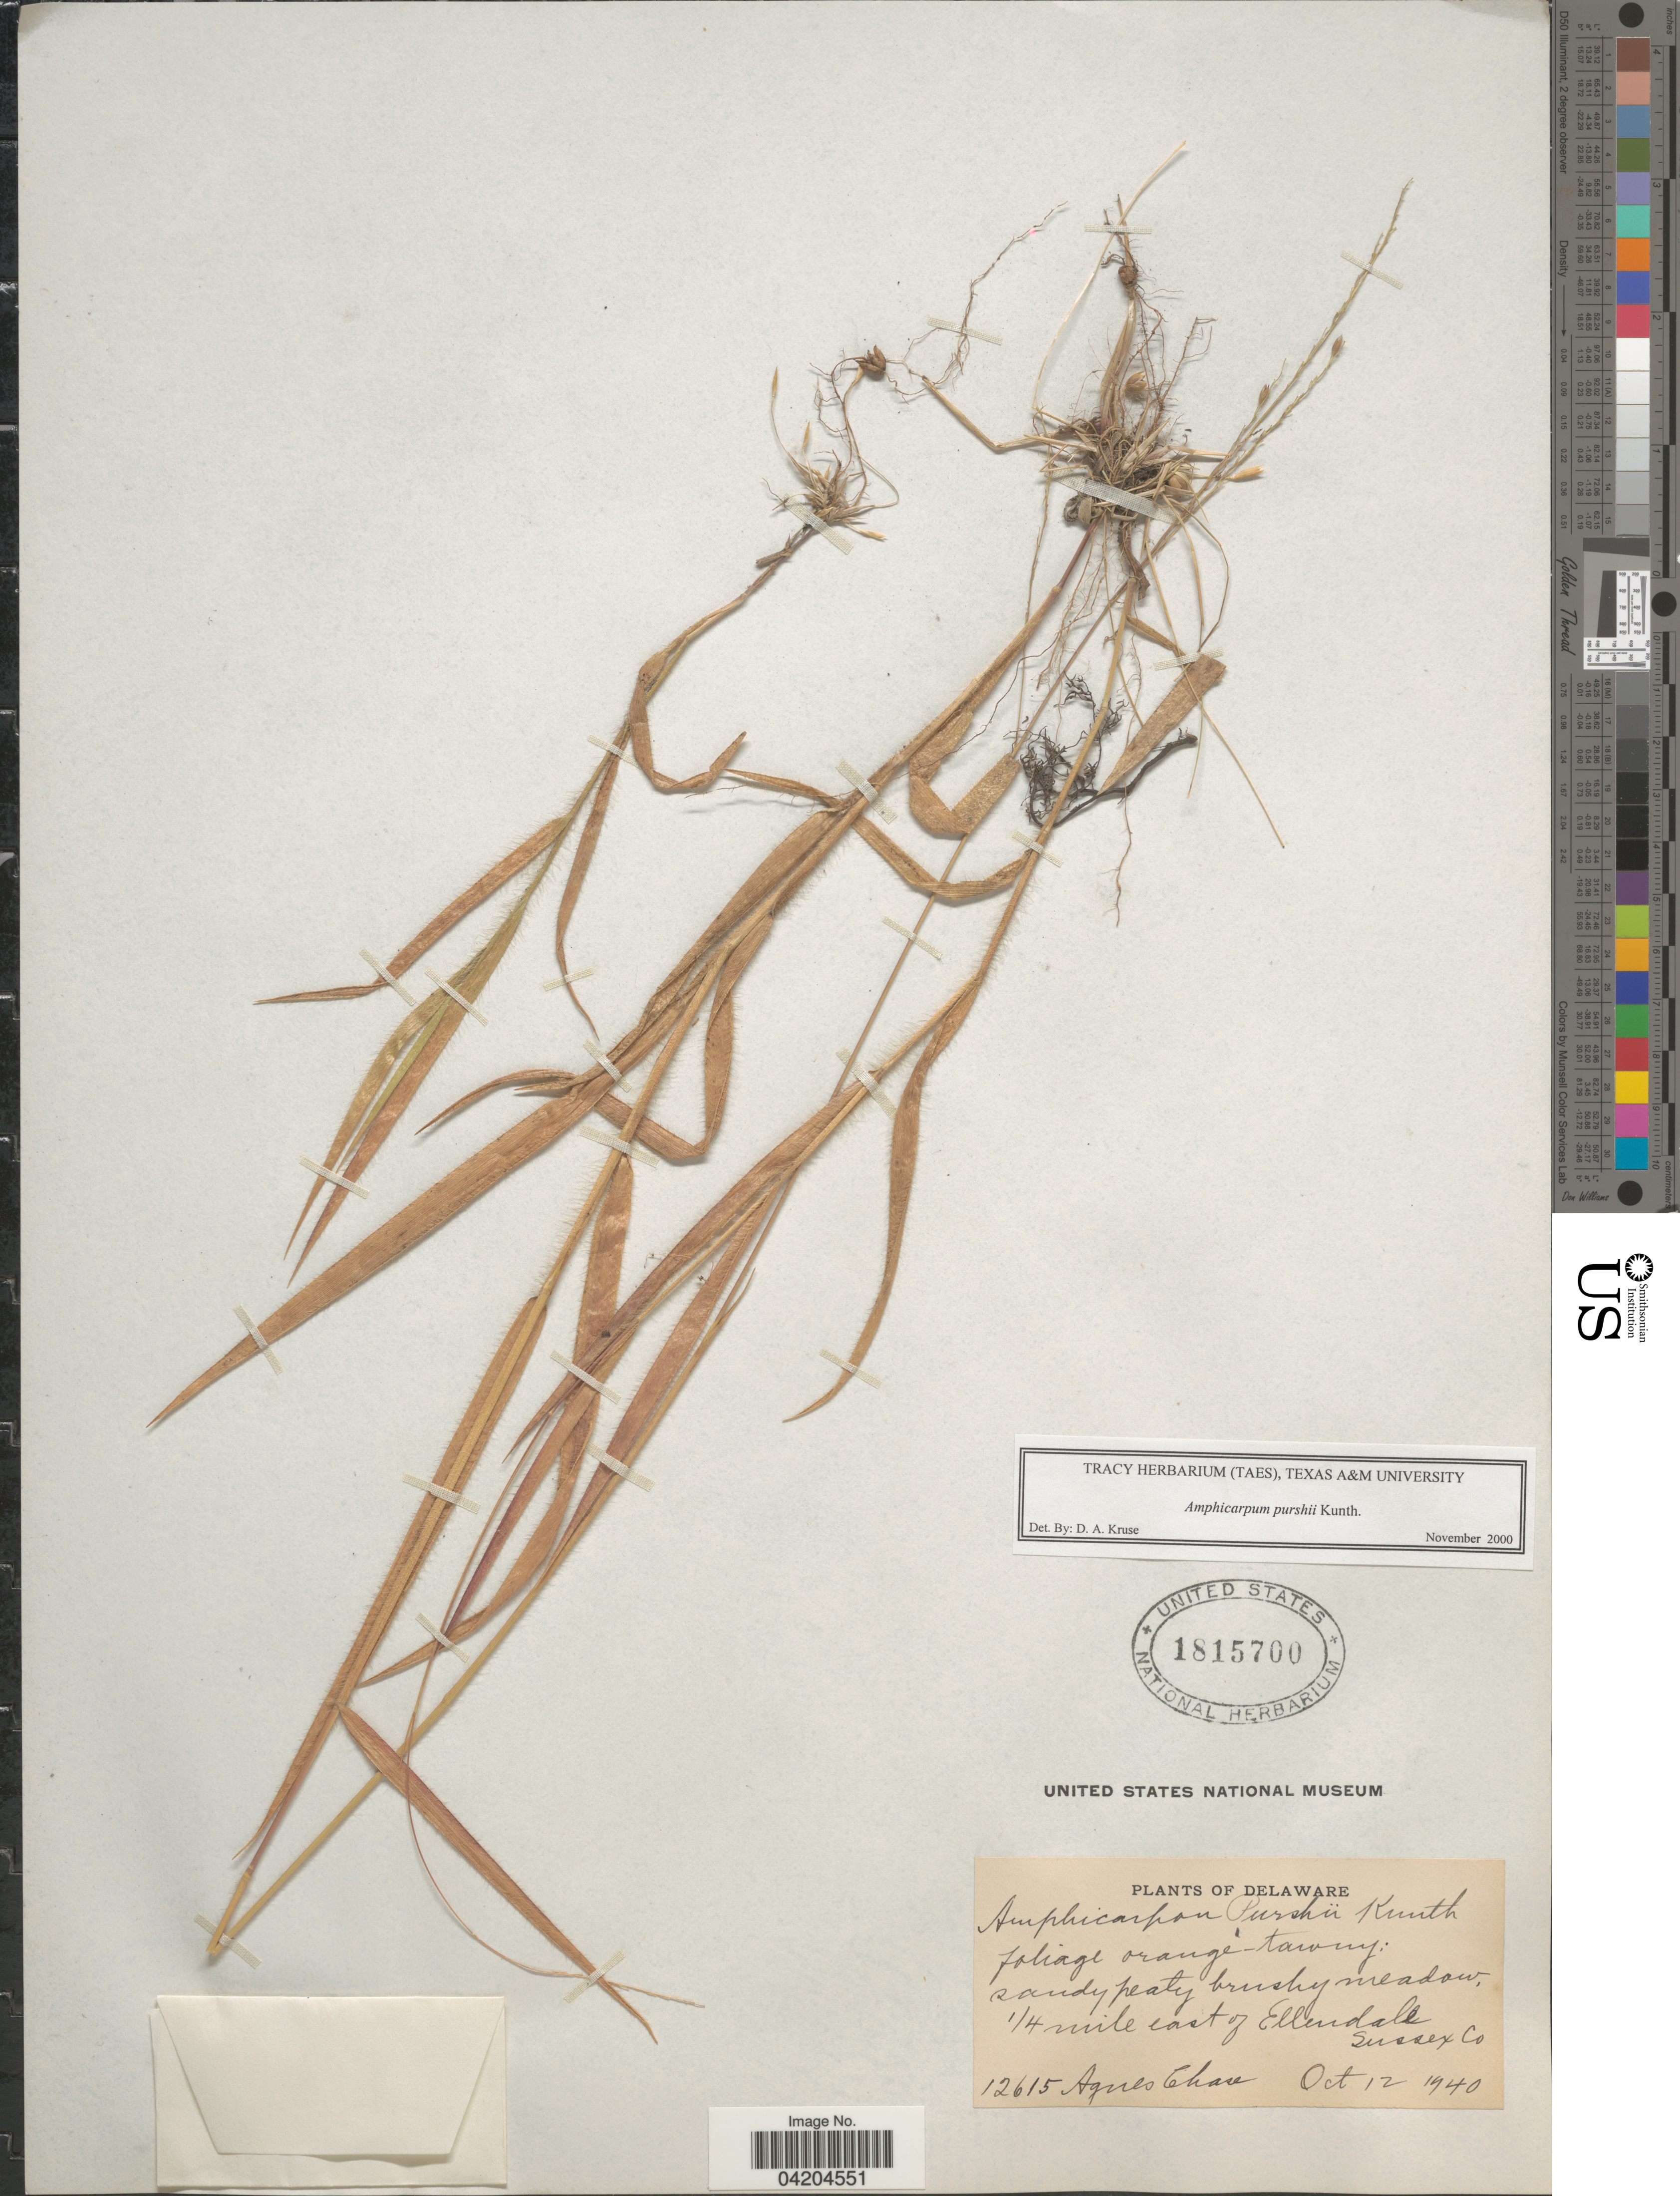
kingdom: Plantae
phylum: Tracheophyta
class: Liliopsida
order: Poales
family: Poaceae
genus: Amphicarpum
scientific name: Amphicarpum amphicarpon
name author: (Pursh) Nash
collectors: A. Chase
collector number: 12615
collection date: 1940-10-12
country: United States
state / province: Delaware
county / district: Sussex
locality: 1/4 mile east of Ellendale Sussex Co.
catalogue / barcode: US 1815700